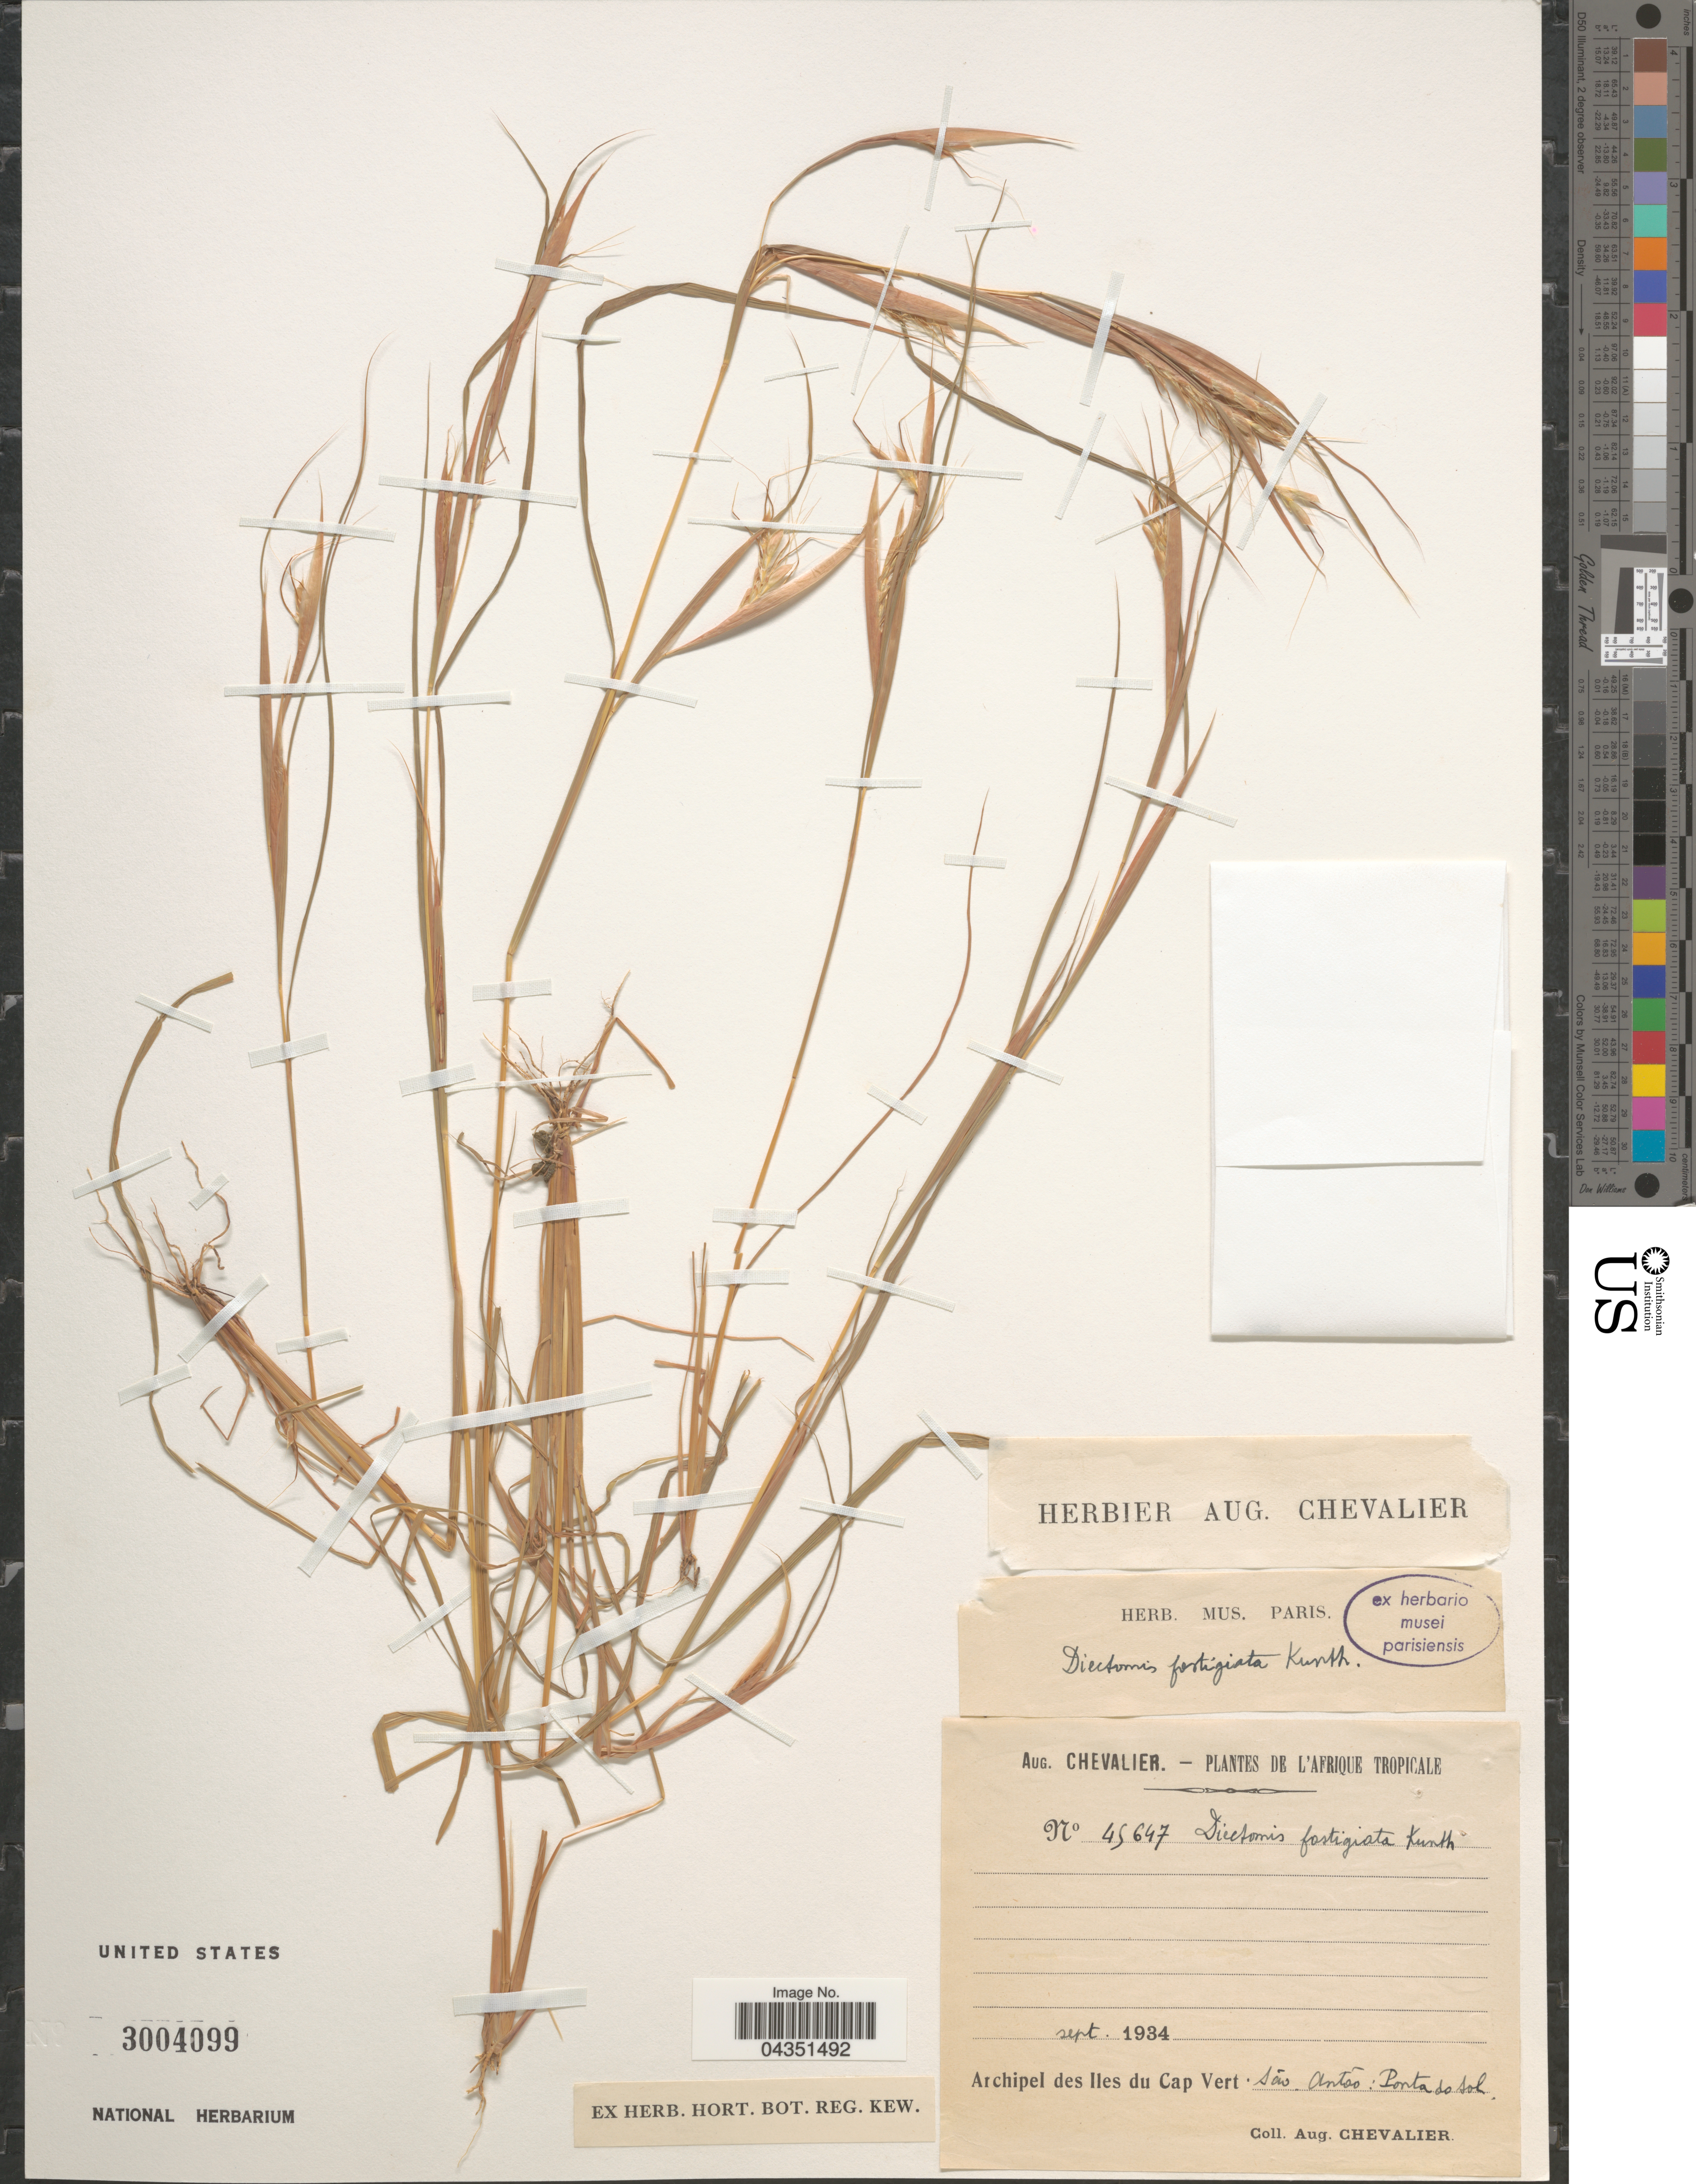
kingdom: Plantae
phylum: Tracheophyta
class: Liliopsida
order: Poales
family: Poaceae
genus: Diectomis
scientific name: Diectomis fastigiata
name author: (Sw.) P. Beauv.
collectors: A. J. Chevalier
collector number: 45647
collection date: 1934-09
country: Cape Verde Islands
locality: Afrique Tropicale. Archipel des Iles du Cap Vert: São Antão: Ponta do Sol.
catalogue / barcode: US 3004099